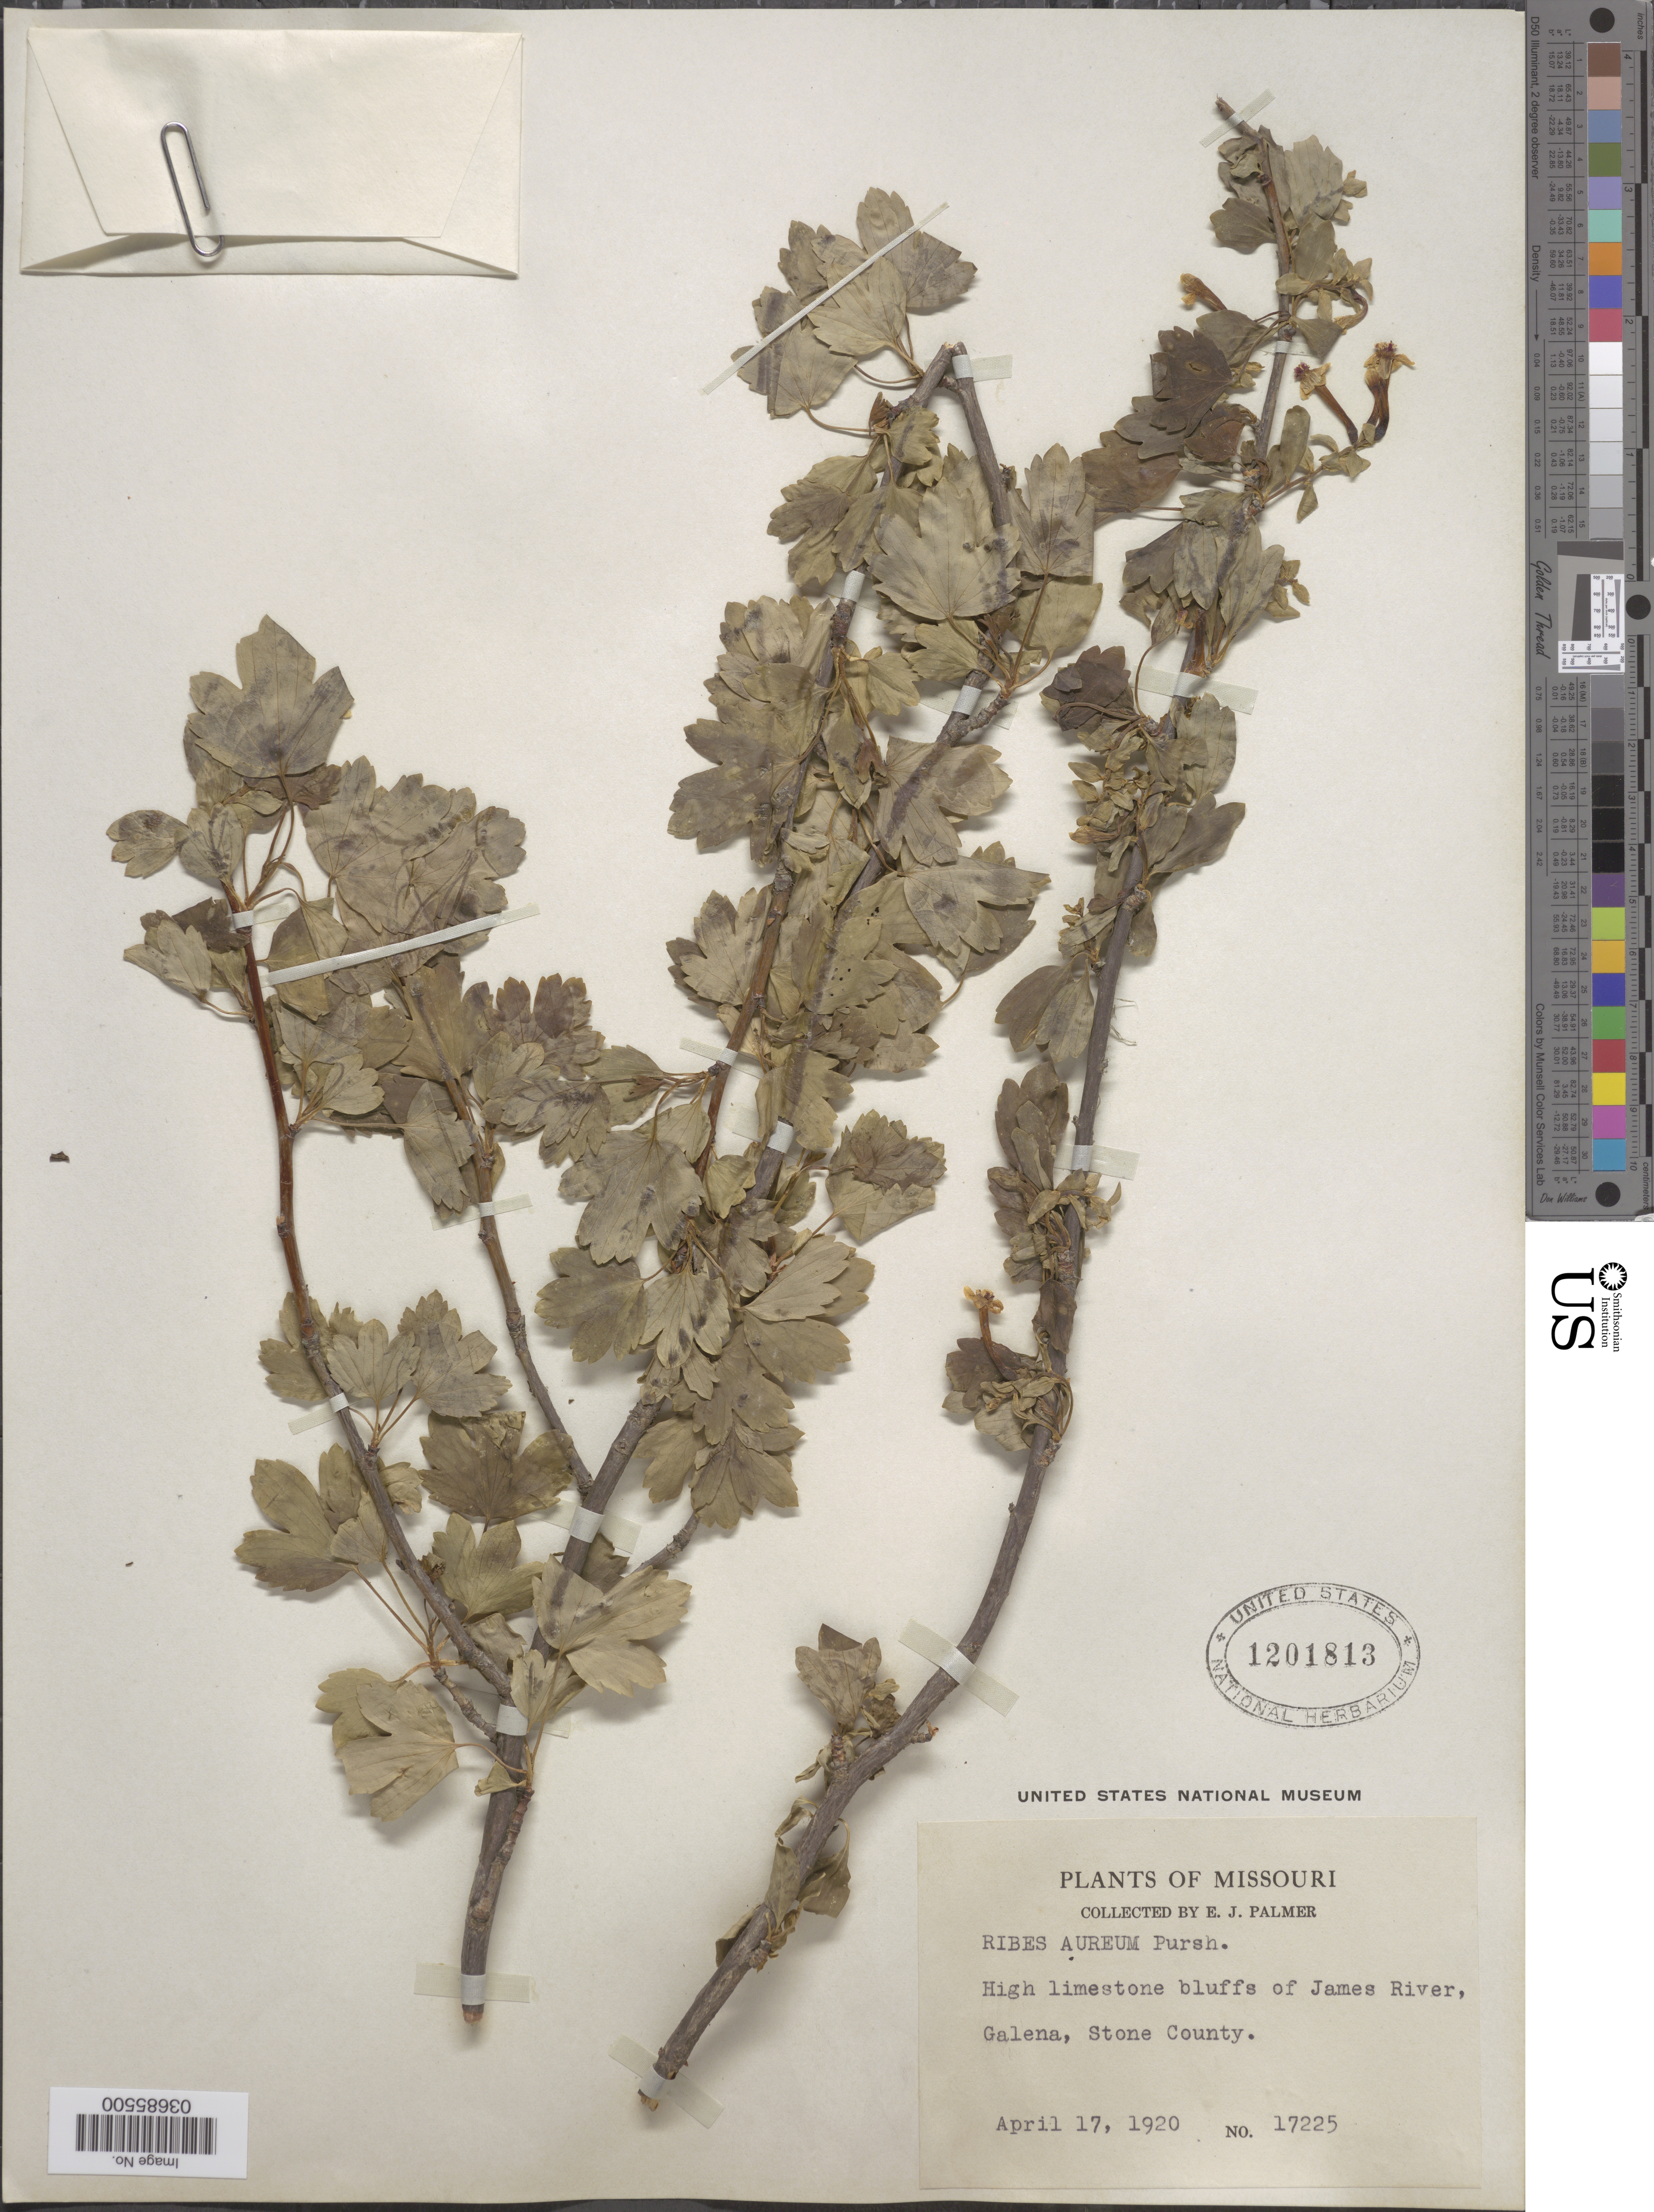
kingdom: Plantae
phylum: Tracheophyta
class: Magnoliopsida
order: Saxifragales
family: Grossulariaceae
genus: Ribes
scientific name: Ribes aureum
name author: Pursh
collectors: E. J. Palmer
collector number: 17225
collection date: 1920-04-17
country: United States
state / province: Missouri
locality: High limestone bluffs of James River, Galena, Stone County.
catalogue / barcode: US 1201813